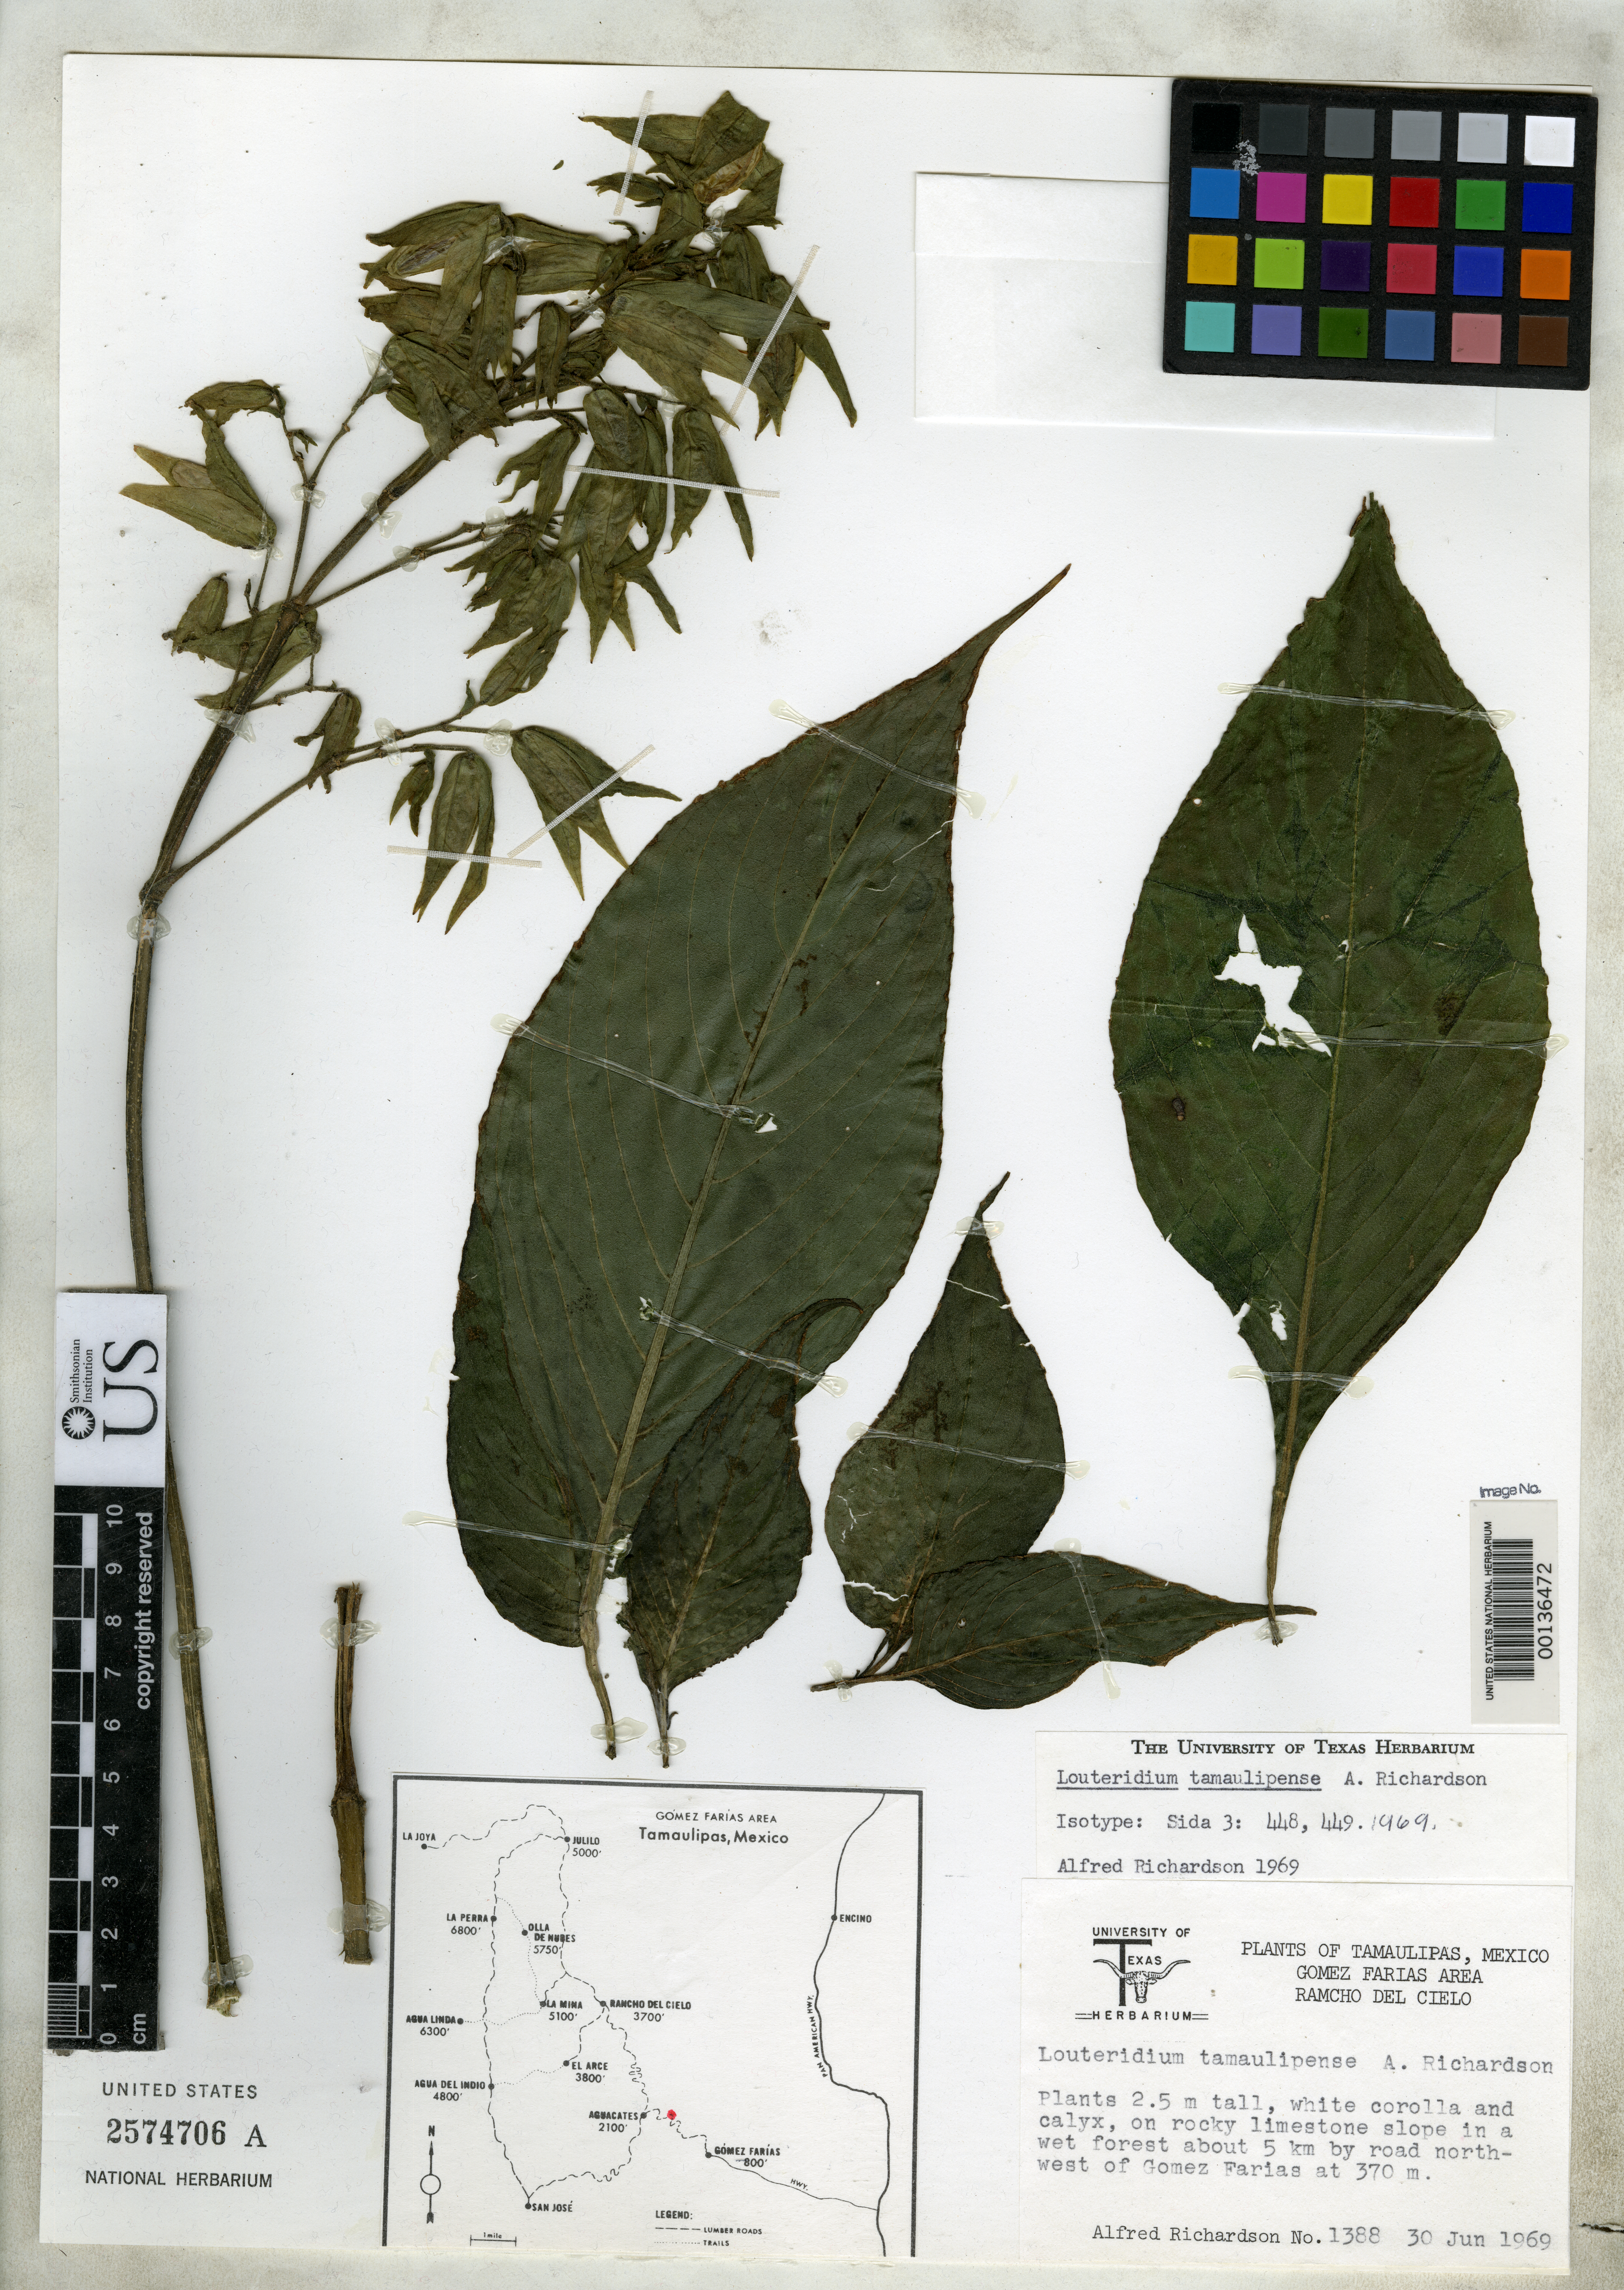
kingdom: Plantae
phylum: Tracheophyta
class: Magnoliopsida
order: Lamiales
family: Acanthaceae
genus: Louteridium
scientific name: Louteridium tamaulipense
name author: A.T. Richardson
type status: Isotype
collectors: A. T. Richardson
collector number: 1388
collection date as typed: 30 Jun 1969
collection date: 1969-06-30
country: Mexico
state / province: Tamaulipas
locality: Rancho del Cielo, 5 km. northwest of Gomezfarias.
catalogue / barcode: US 2574706A